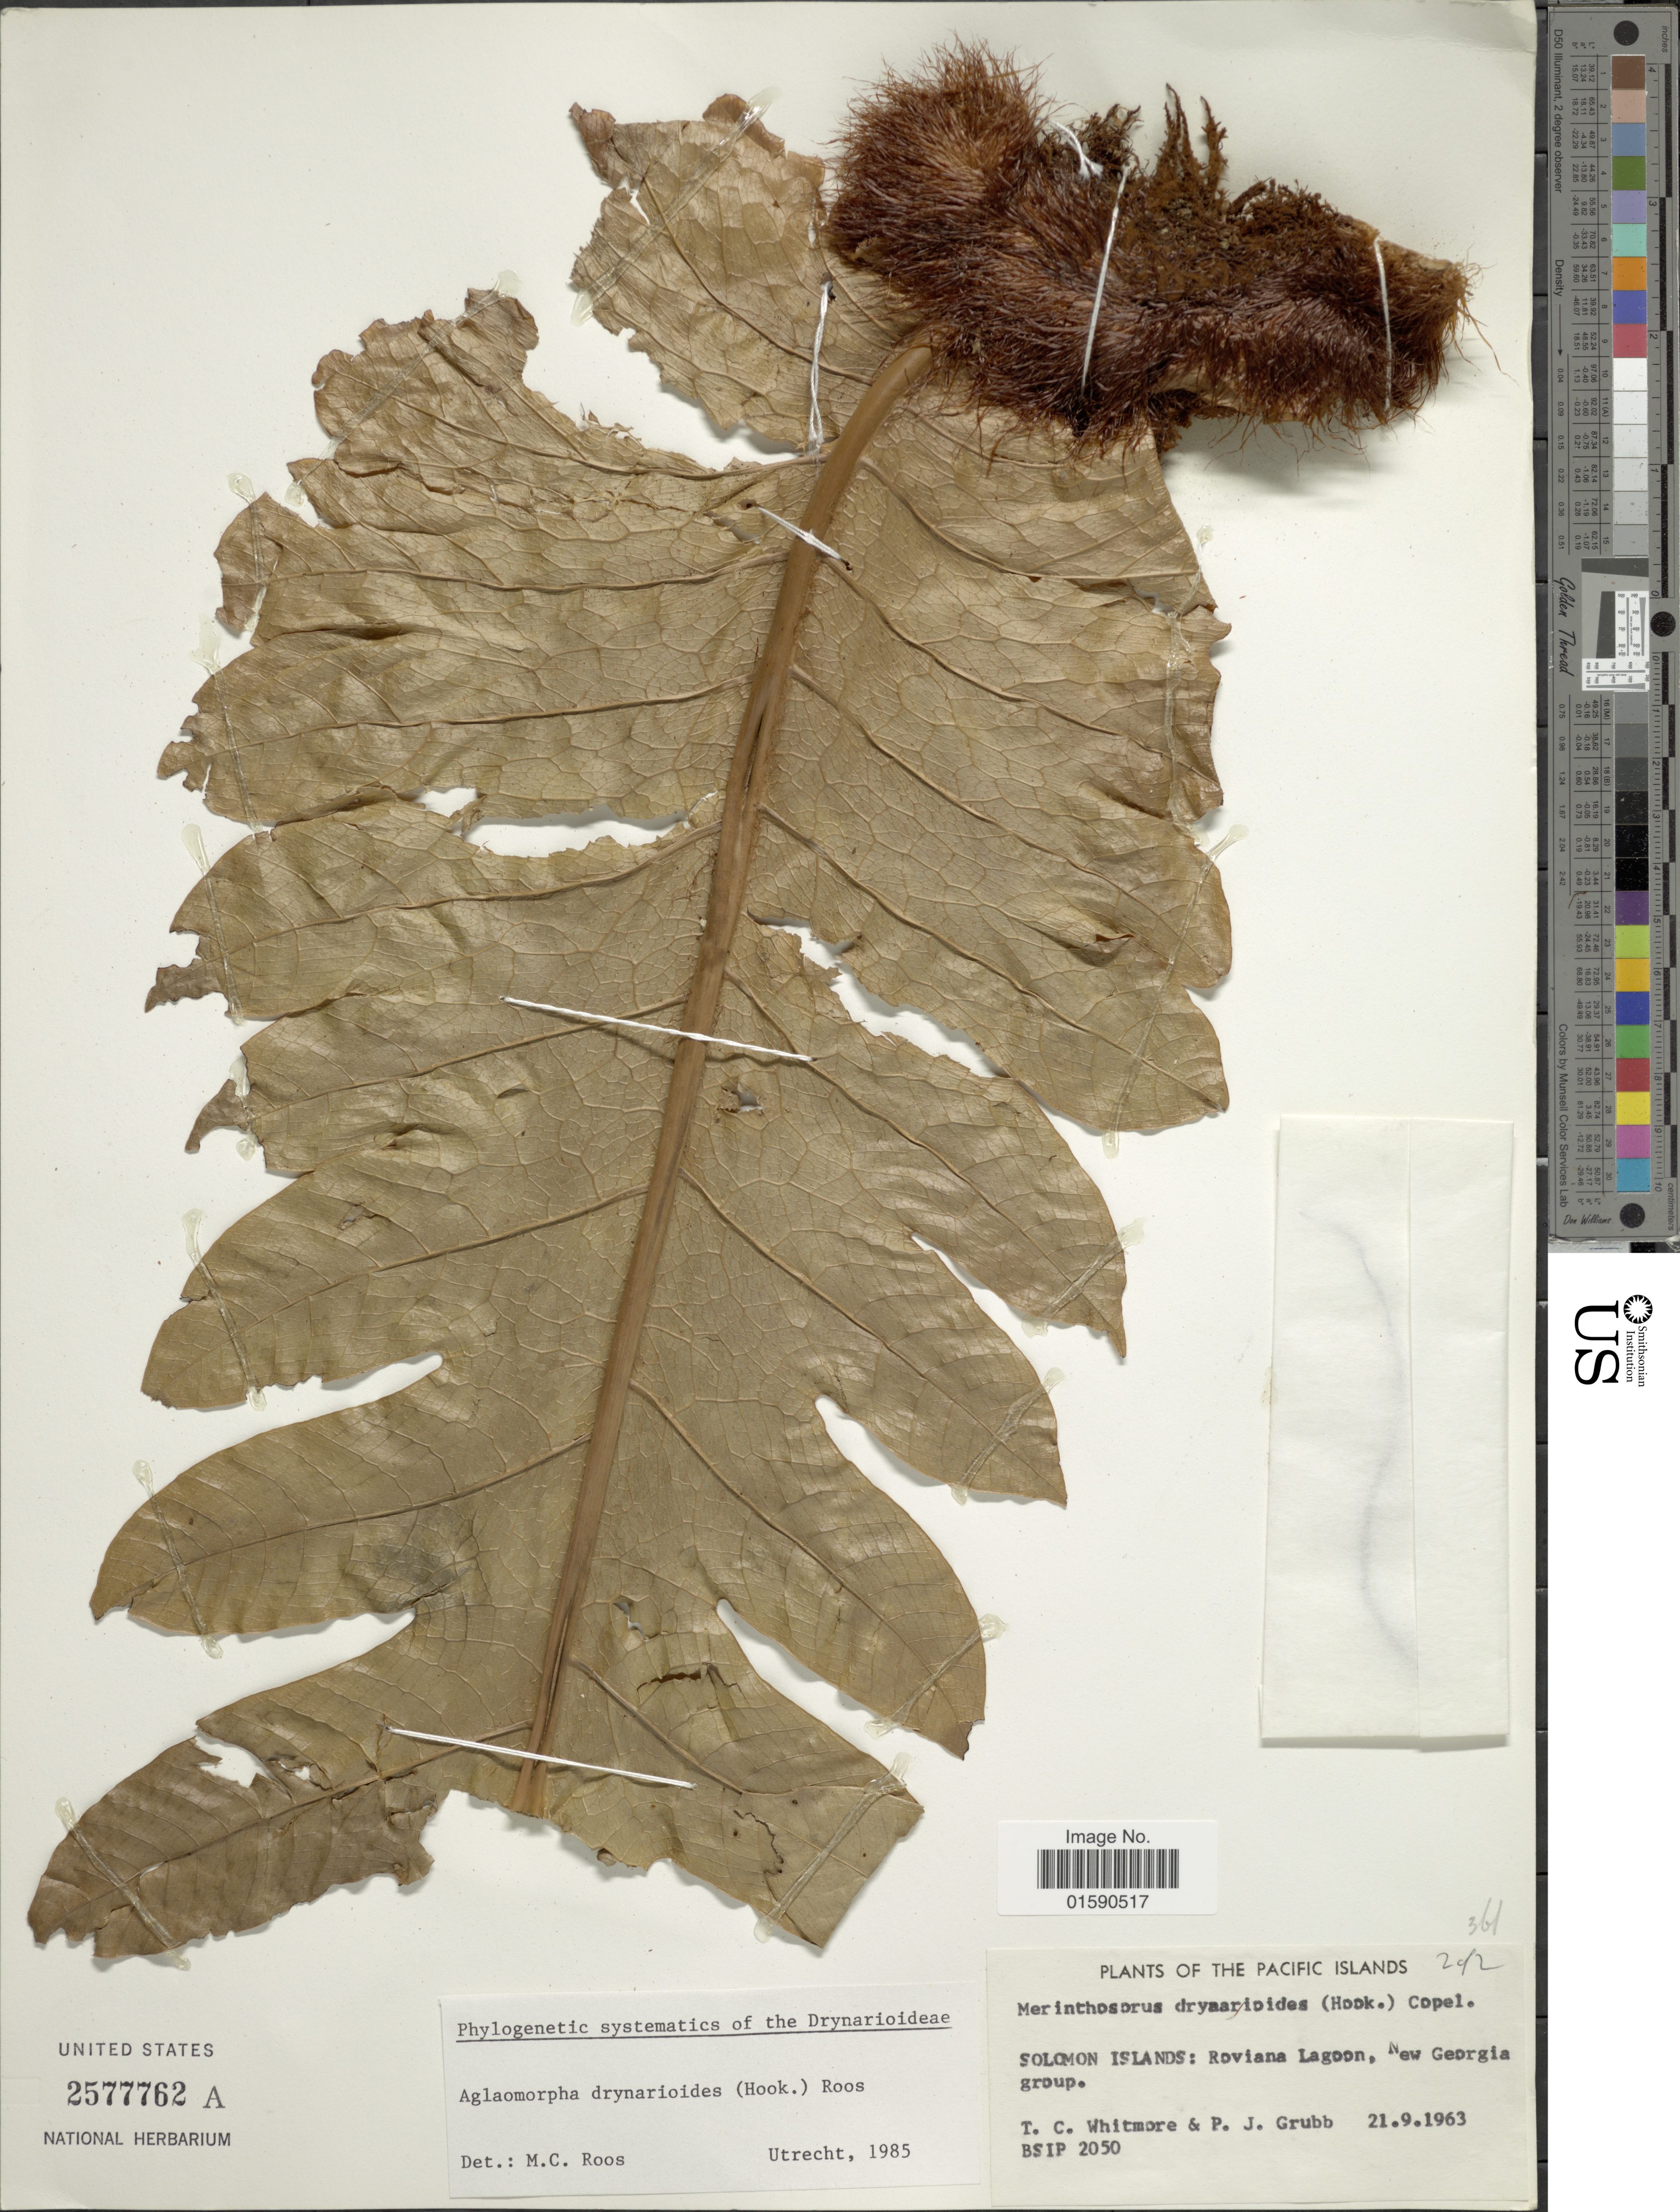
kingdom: Plantae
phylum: Tracheophyta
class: Polypodiopsida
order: Polypodiales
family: Polypodiaceae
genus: Aglaomorpha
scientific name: Aglaomorpha drynarioides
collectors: T. C. Whitmore & P. J. Grubb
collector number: BSIP 2050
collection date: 1963-09-21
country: Solomon Islands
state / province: Solomon Islands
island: New Georgia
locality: Solomon Islands: Roviana Lagoon, New Georgia group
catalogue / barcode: US 2577762A